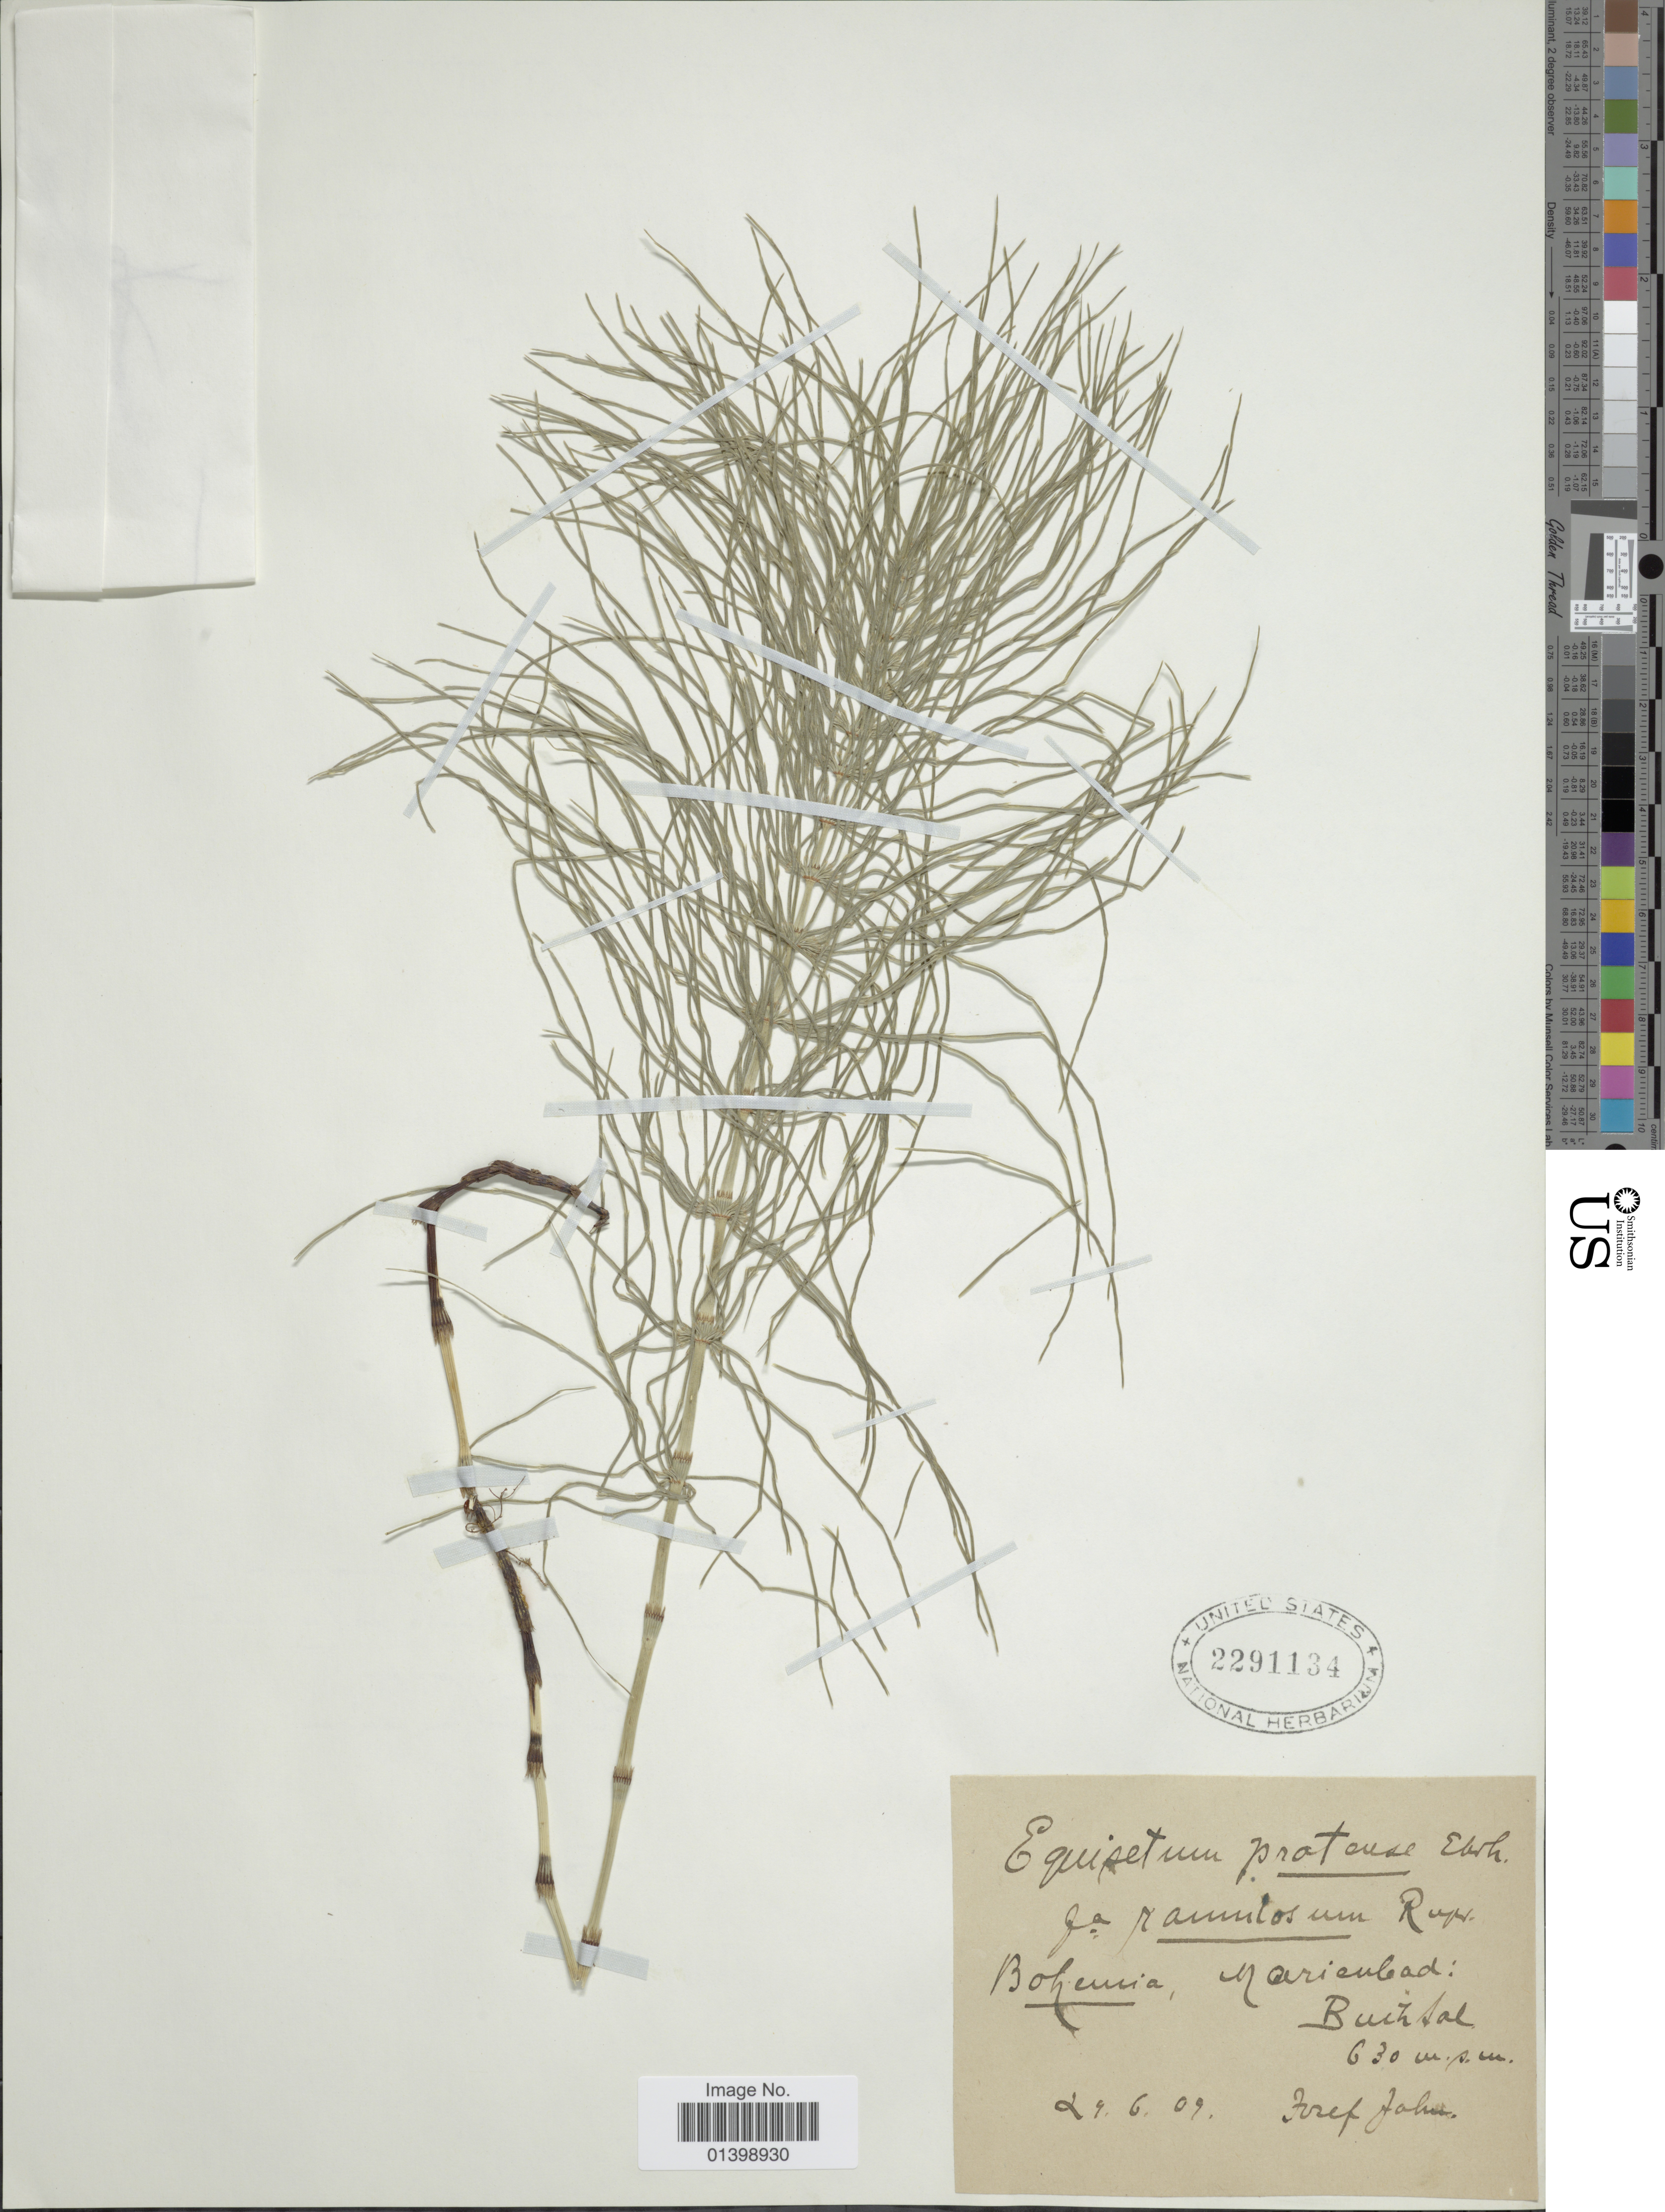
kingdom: Plantae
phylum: Tracheophyta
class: Polypodiopsida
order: Equisetales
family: Equisetaceae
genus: Equisetum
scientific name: Equisetum pratense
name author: Ehrh.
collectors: J. John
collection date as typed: Transcribed d/m/y: 29/6/9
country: Czechia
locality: Bohemia, Narienblad: Buihtal [interpreted]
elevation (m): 630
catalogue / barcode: US 2291134